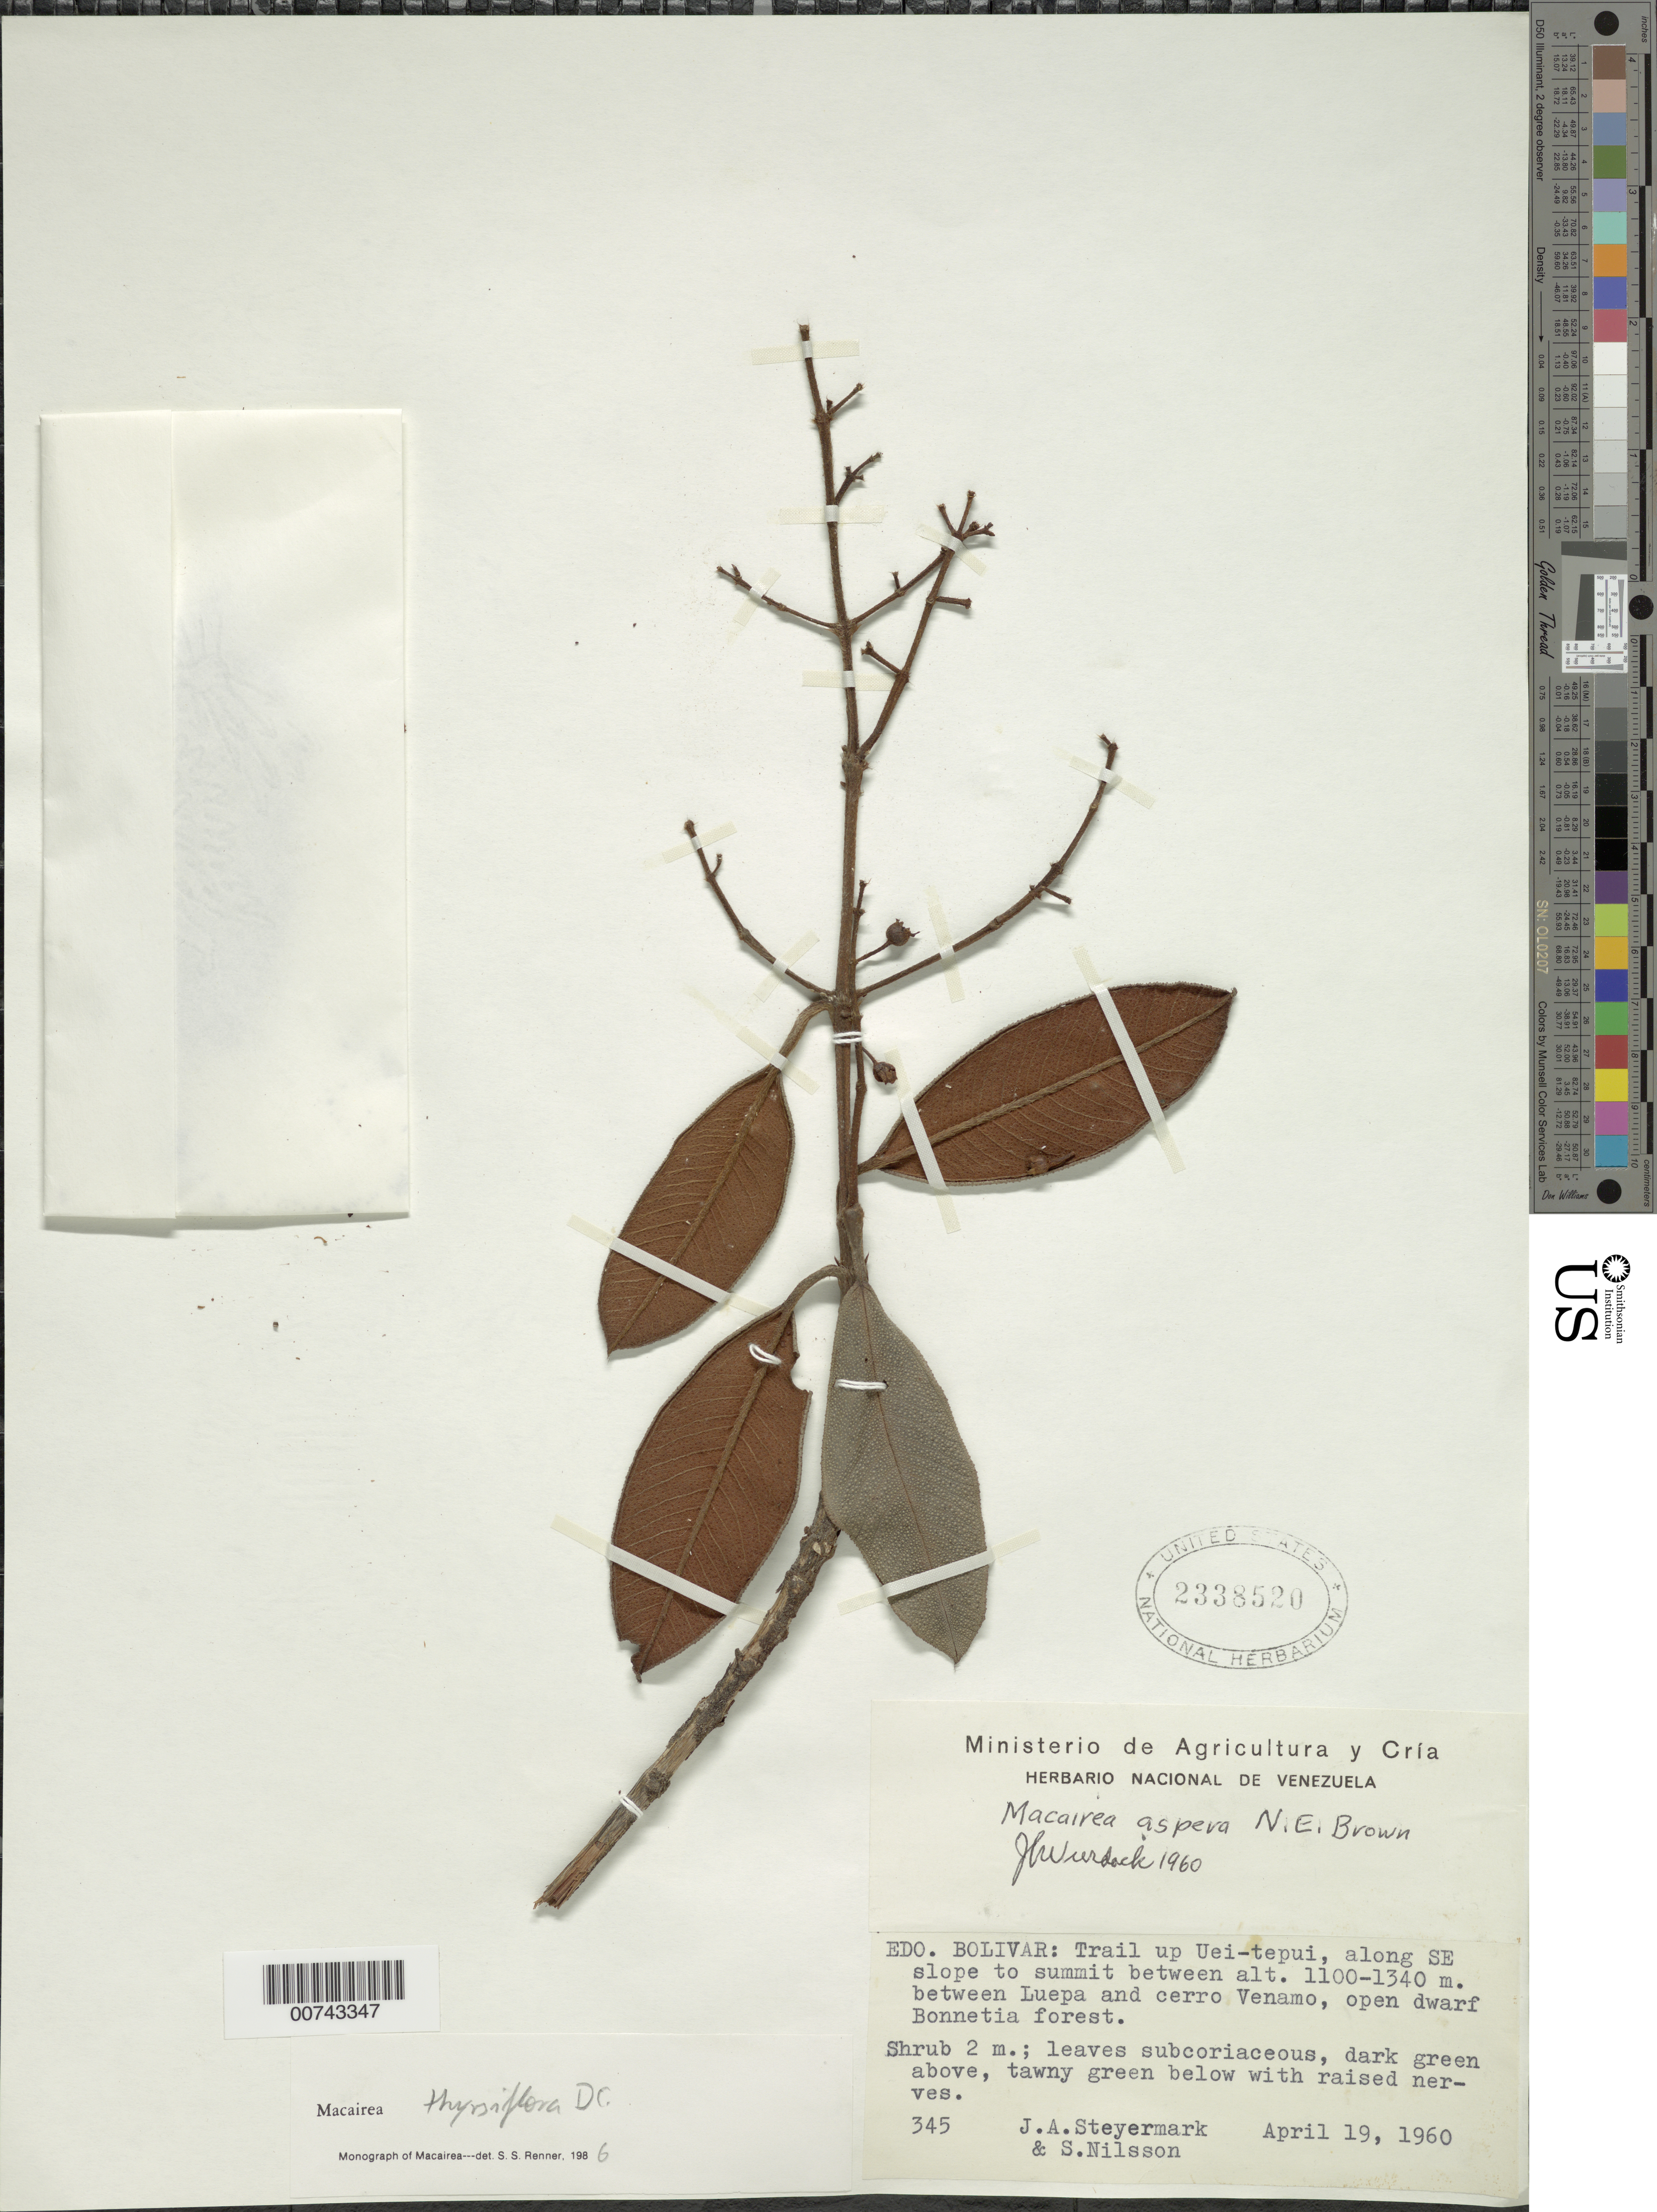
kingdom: Plantae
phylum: Tracheophyta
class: Magnoliopsida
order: Myrtales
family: Melastomataceae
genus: Macairea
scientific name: Macairea aspera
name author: N.E. Br.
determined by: Nunes da Silva, Diego, (RB), Jardim Botanico do Rio de Janeiro - Herbario (BRAZIL)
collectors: J. Steyermark & S. Nilsson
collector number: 60 345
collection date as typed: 19-Apr-60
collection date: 1960-04-19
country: Venezuela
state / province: Bolívar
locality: Uei-tepuí, between Luepa and Cerro Venamo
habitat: Open dwarf Bonnetia forest, between southeastern slope and summit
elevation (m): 1100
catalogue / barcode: US 2338520